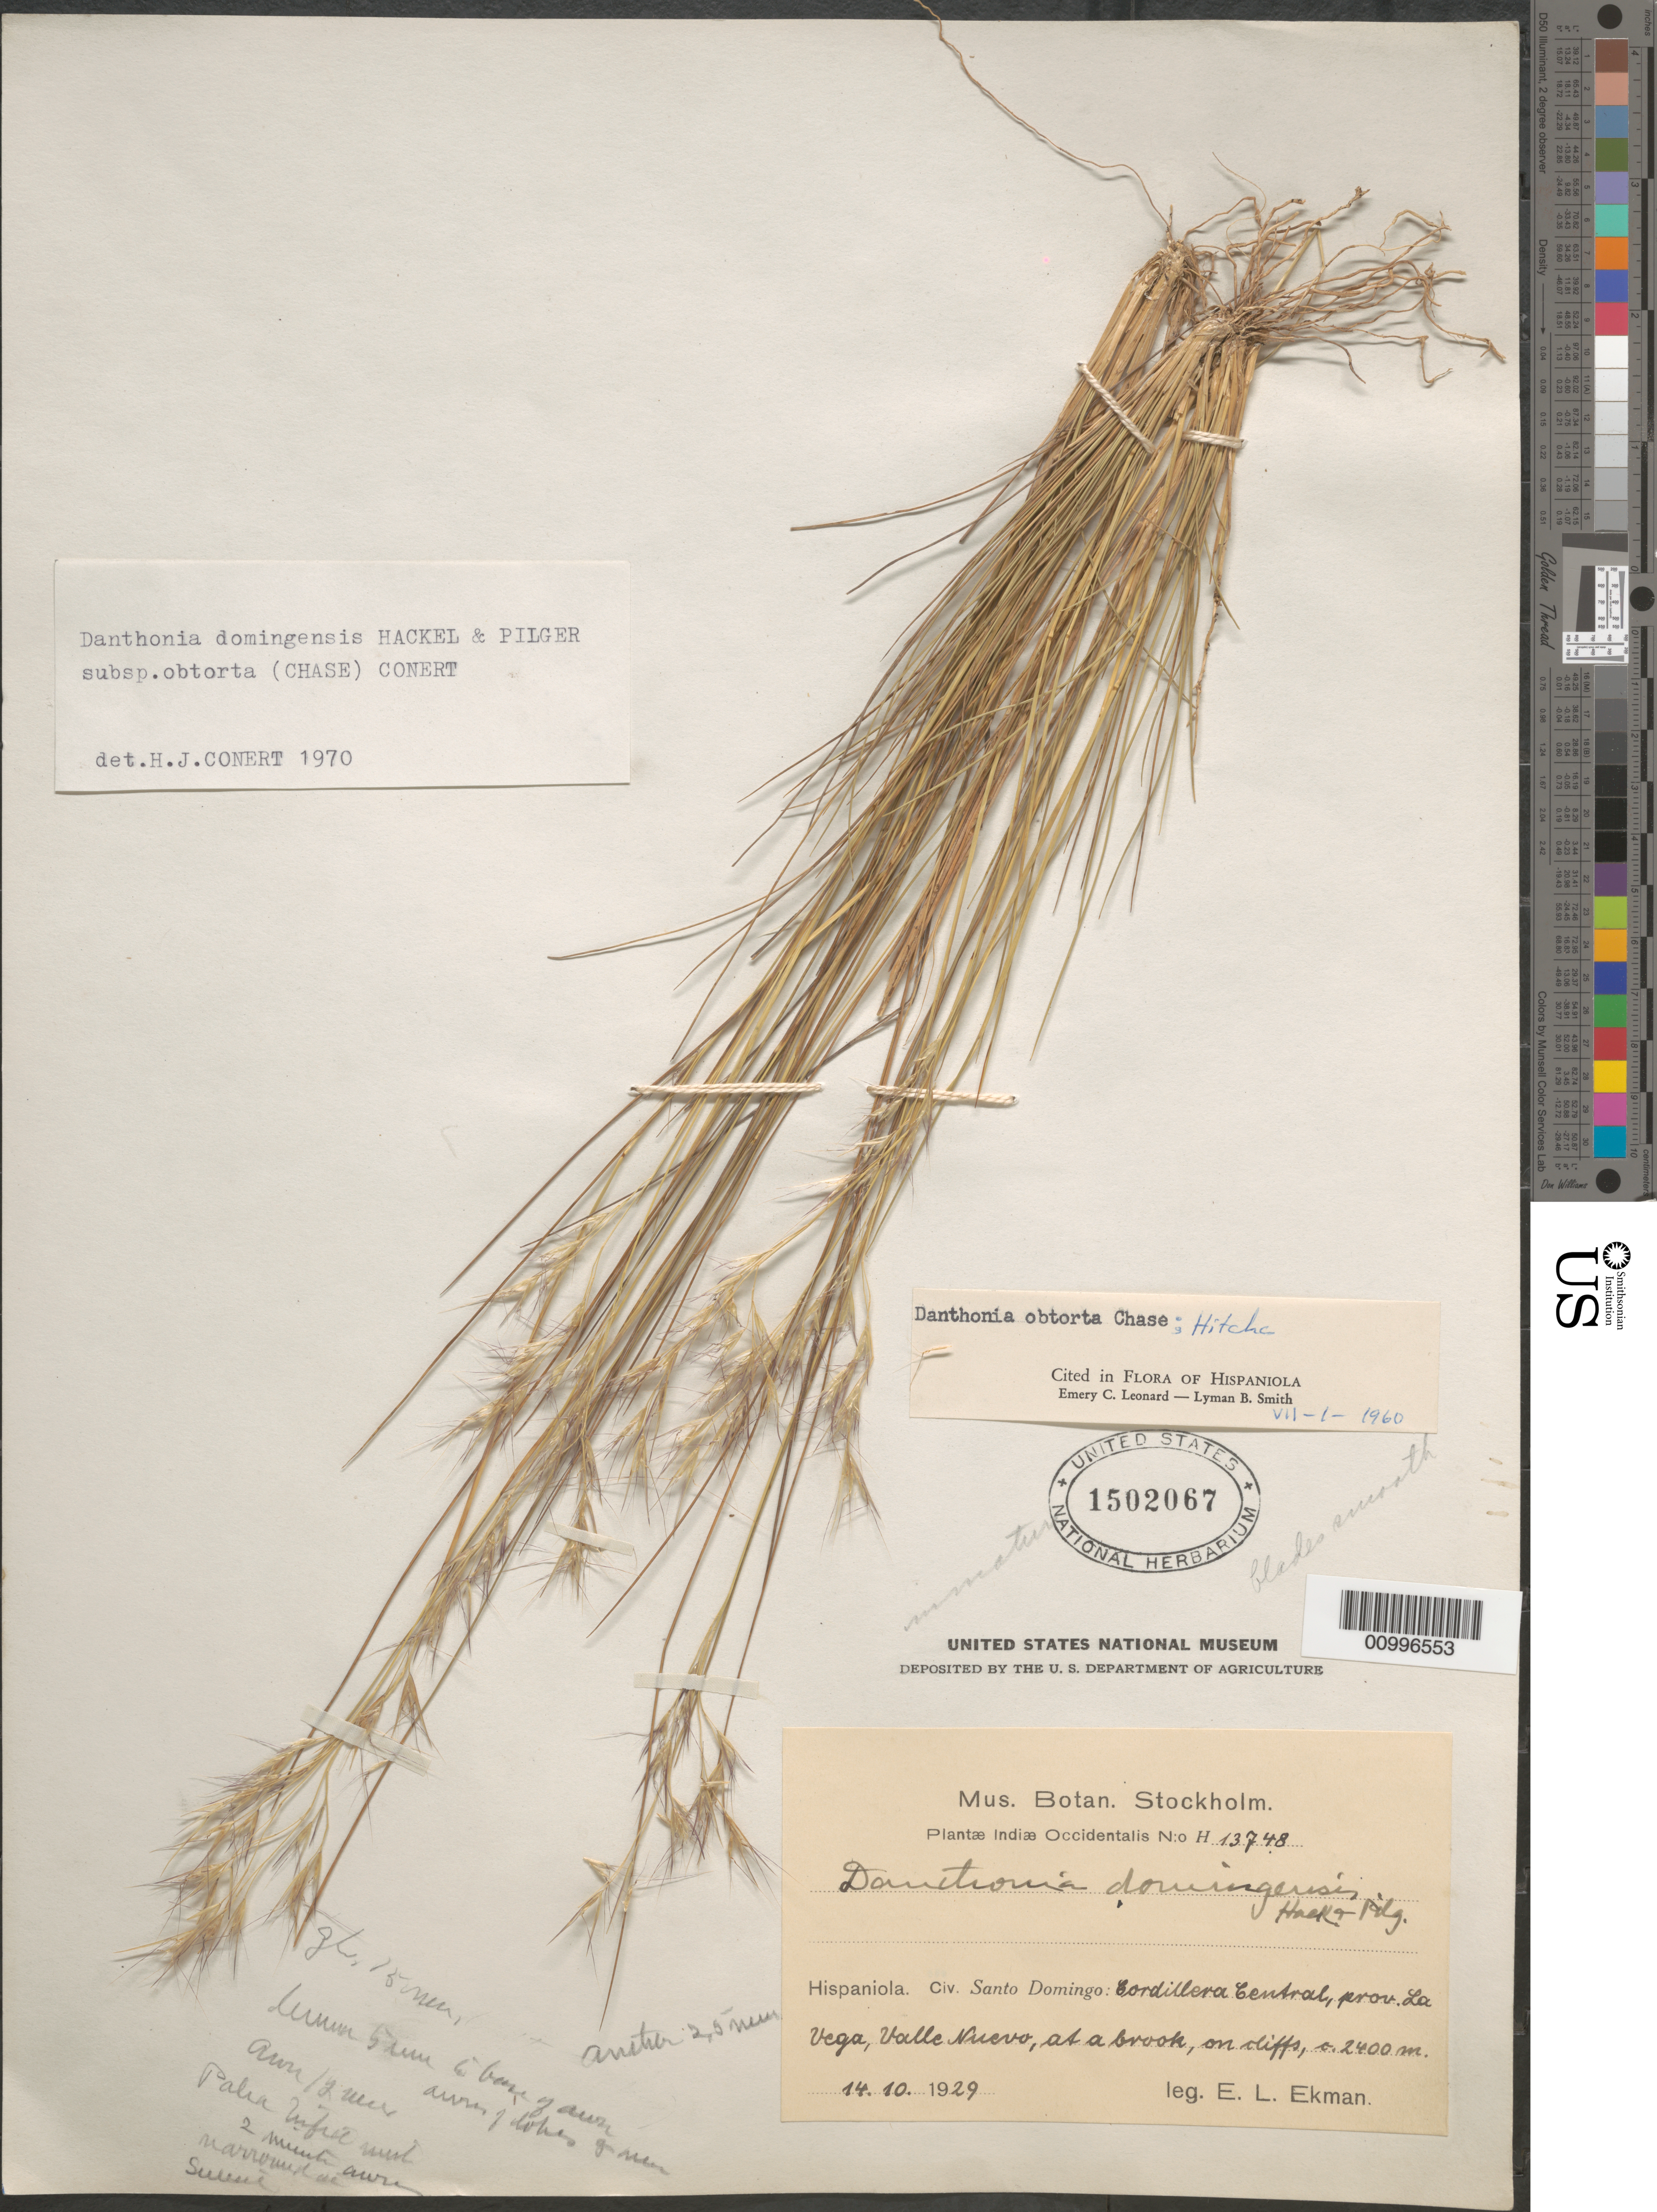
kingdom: Plantae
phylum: Tracheophyta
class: Liliopsida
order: Poales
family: Poaceae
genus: Danthonia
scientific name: Danthonia domingensis subsp. domingensis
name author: Hack. & Pilg.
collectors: E. L. Ekman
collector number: H 13748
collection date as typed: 14 Oct 1929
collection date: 1929-10-14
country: Dominican Republic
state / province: La Vega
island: Hispaniola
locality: Valle Nuevo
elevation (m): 2400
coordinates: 0 N, 0 E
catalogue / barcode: US 1502067